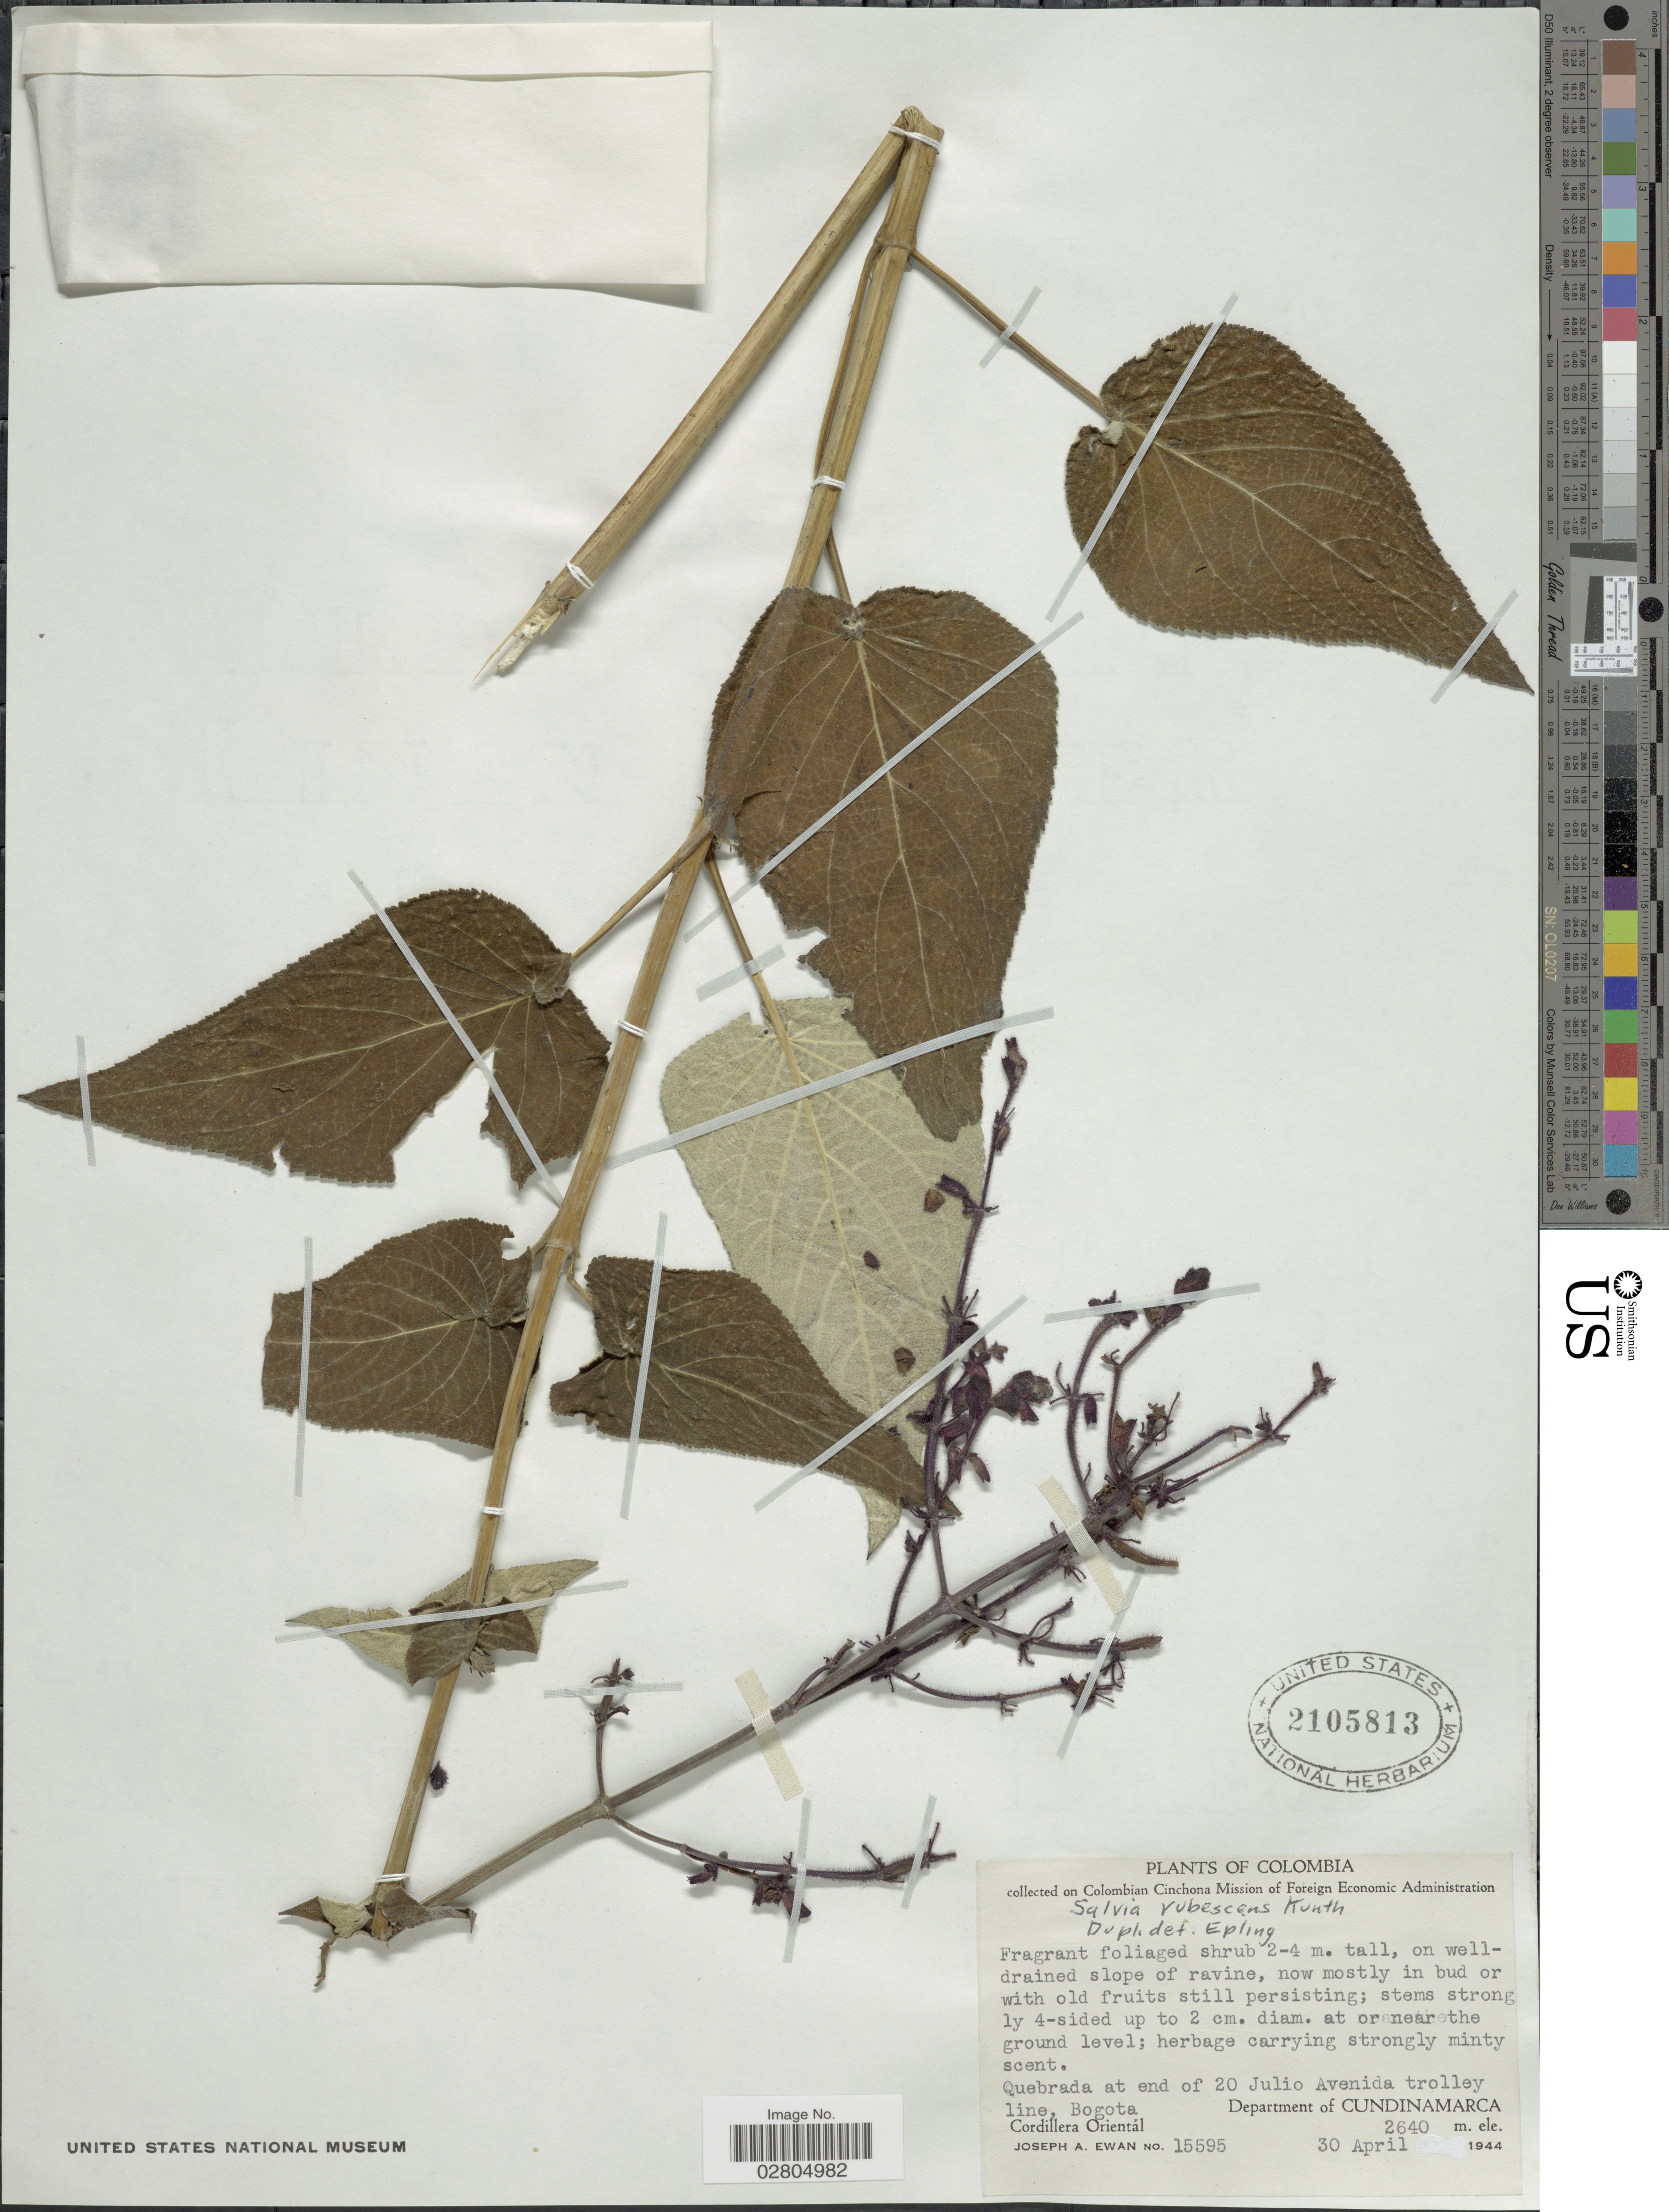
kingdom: Plantae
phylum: Tracheophyta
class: Magnoliopsida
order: Lamiales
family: Lamiaceae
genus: Salvia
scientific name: Salvia rubescens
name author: Kunth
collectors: J. A. Ewan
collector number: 15595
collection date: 1944-04-30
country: Colombia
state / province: Cundinamarca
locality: Quebrada at end of 20 Julio Avenida trolley line, Bogota, Cordillera Orientál, Department of Cundinamarca.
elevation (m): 2640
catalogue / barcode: US 2105813